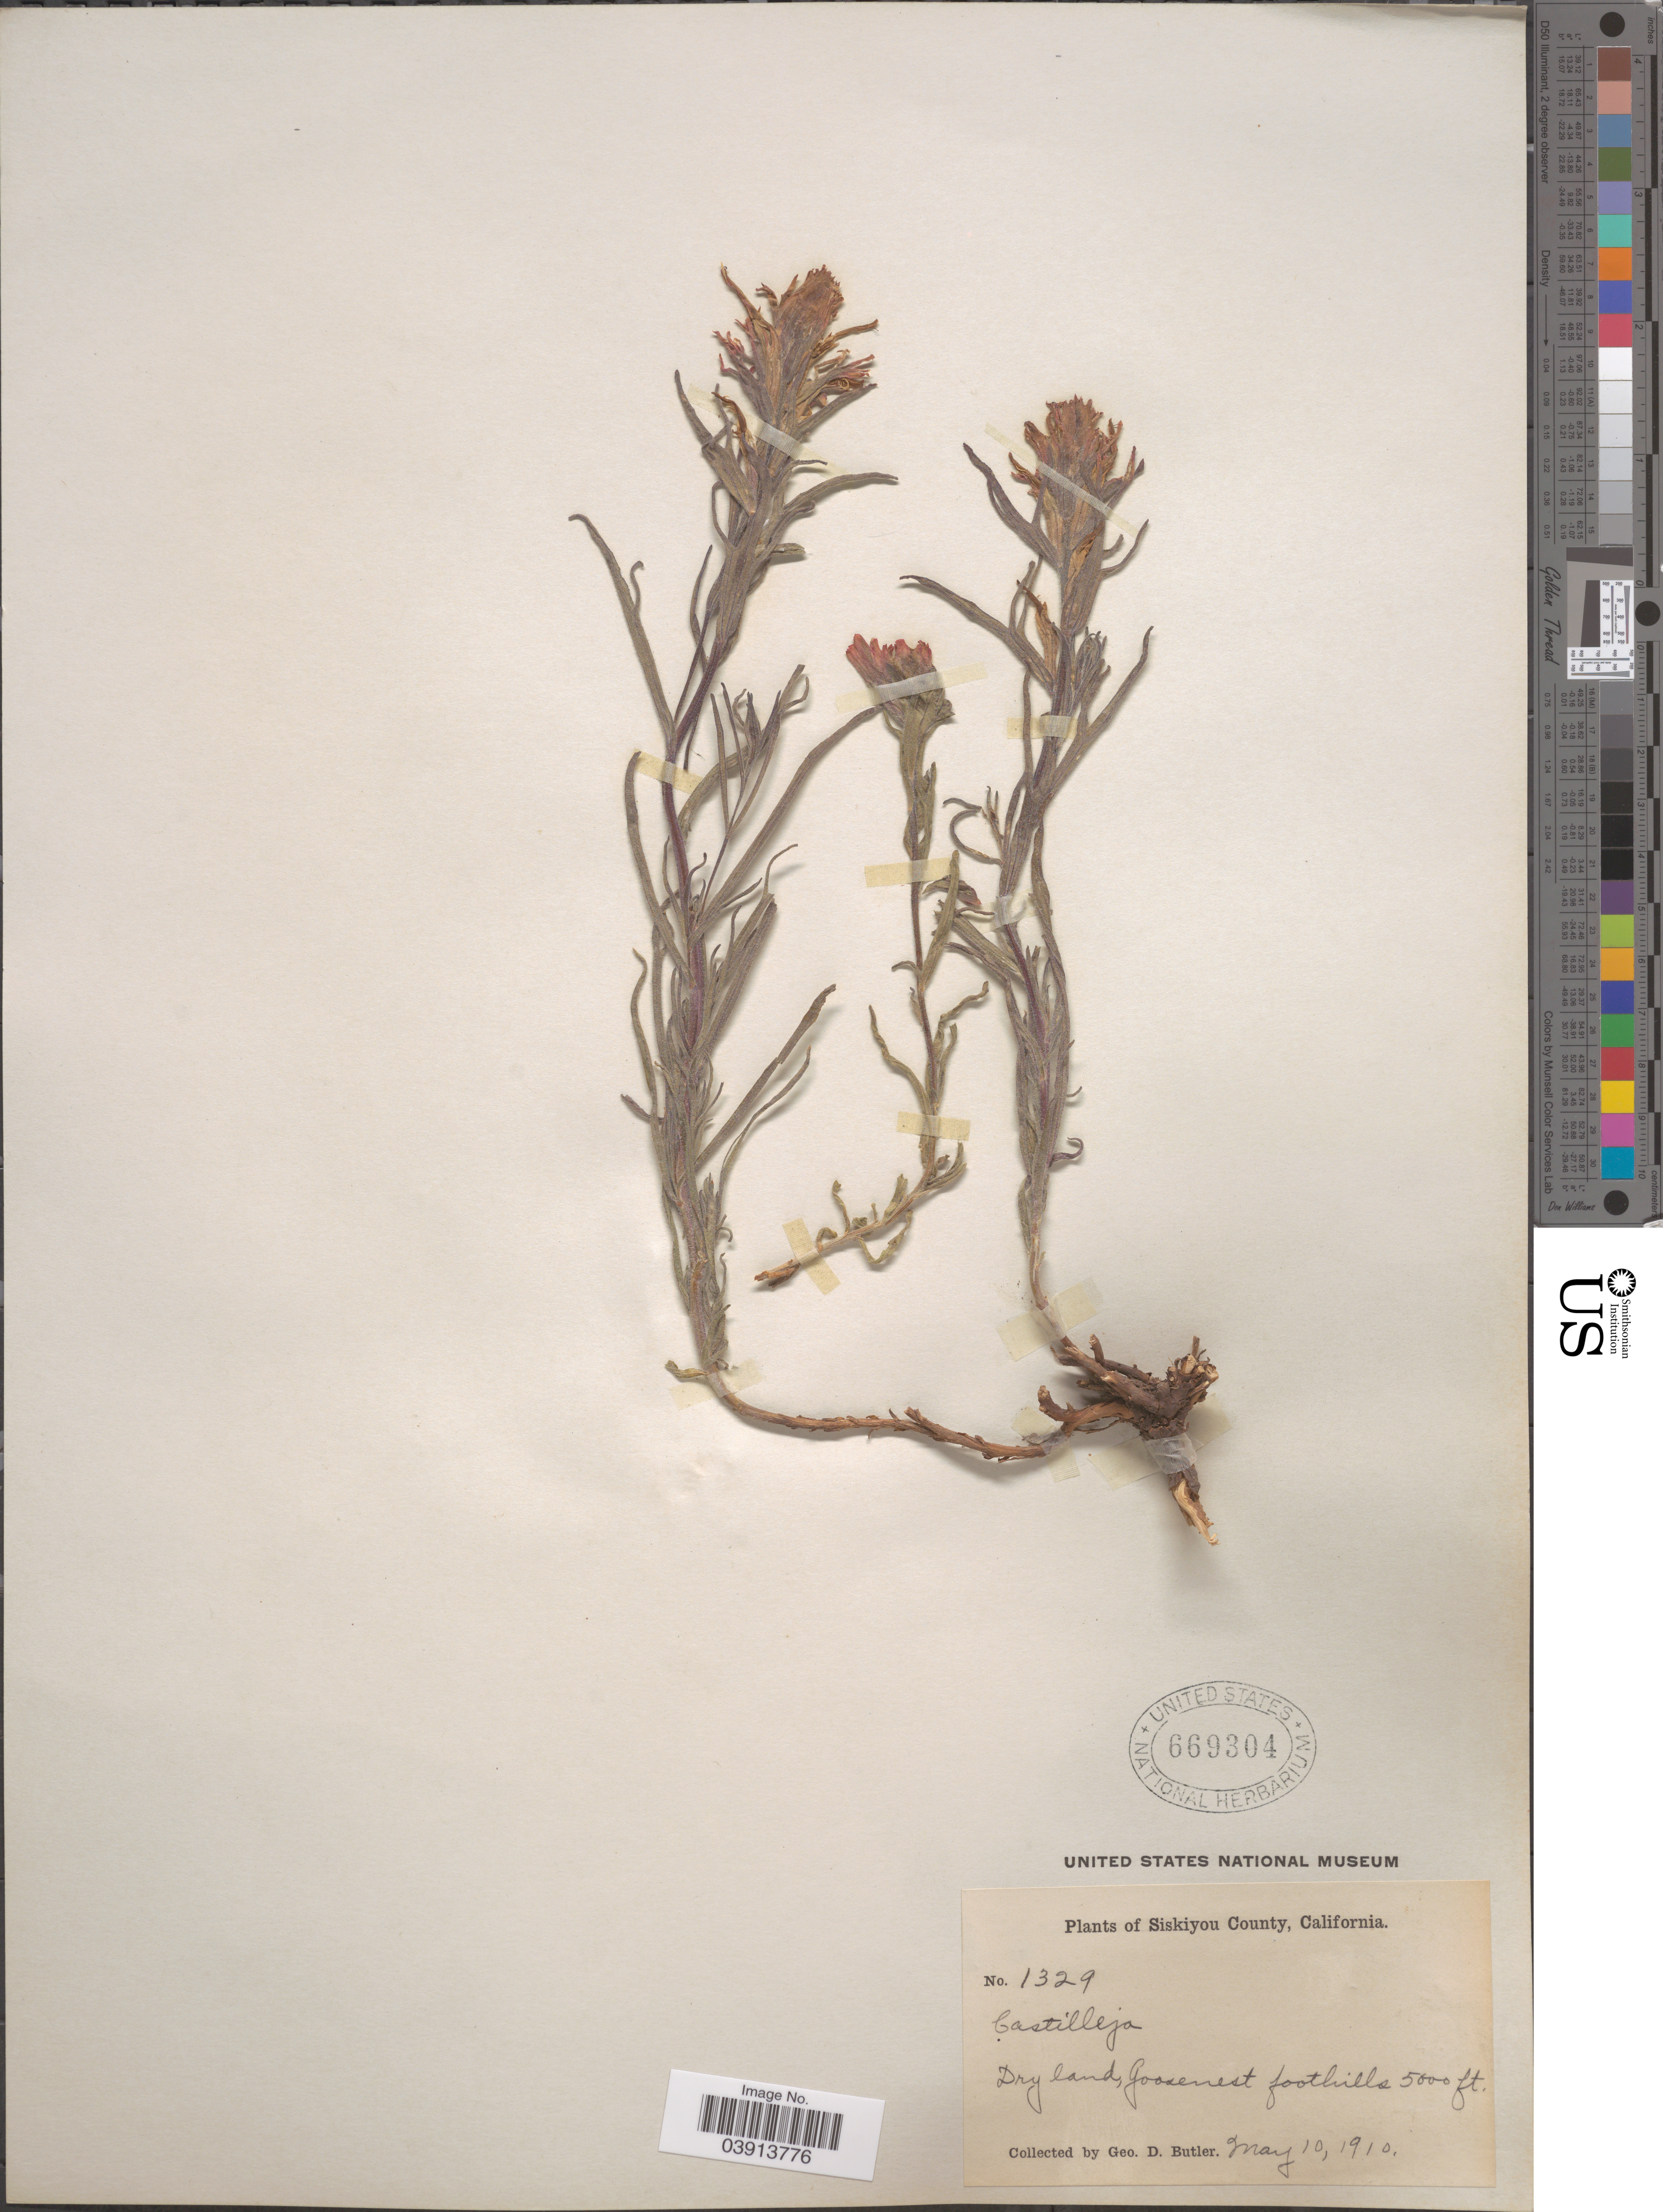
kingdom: Plantae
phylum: Tracheophyta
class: Magnoliopsida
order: Lamiales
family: Orobanchaceae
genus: Castilleja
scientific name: Castilleja pruinosa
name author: Fernald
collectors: G. D. Butler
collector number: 1329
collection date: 1910-05-10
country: United States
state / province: California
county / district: Siskiyou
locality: Siskiyou County. Goosenest foothills.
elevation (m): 1524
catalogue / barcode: US 669304